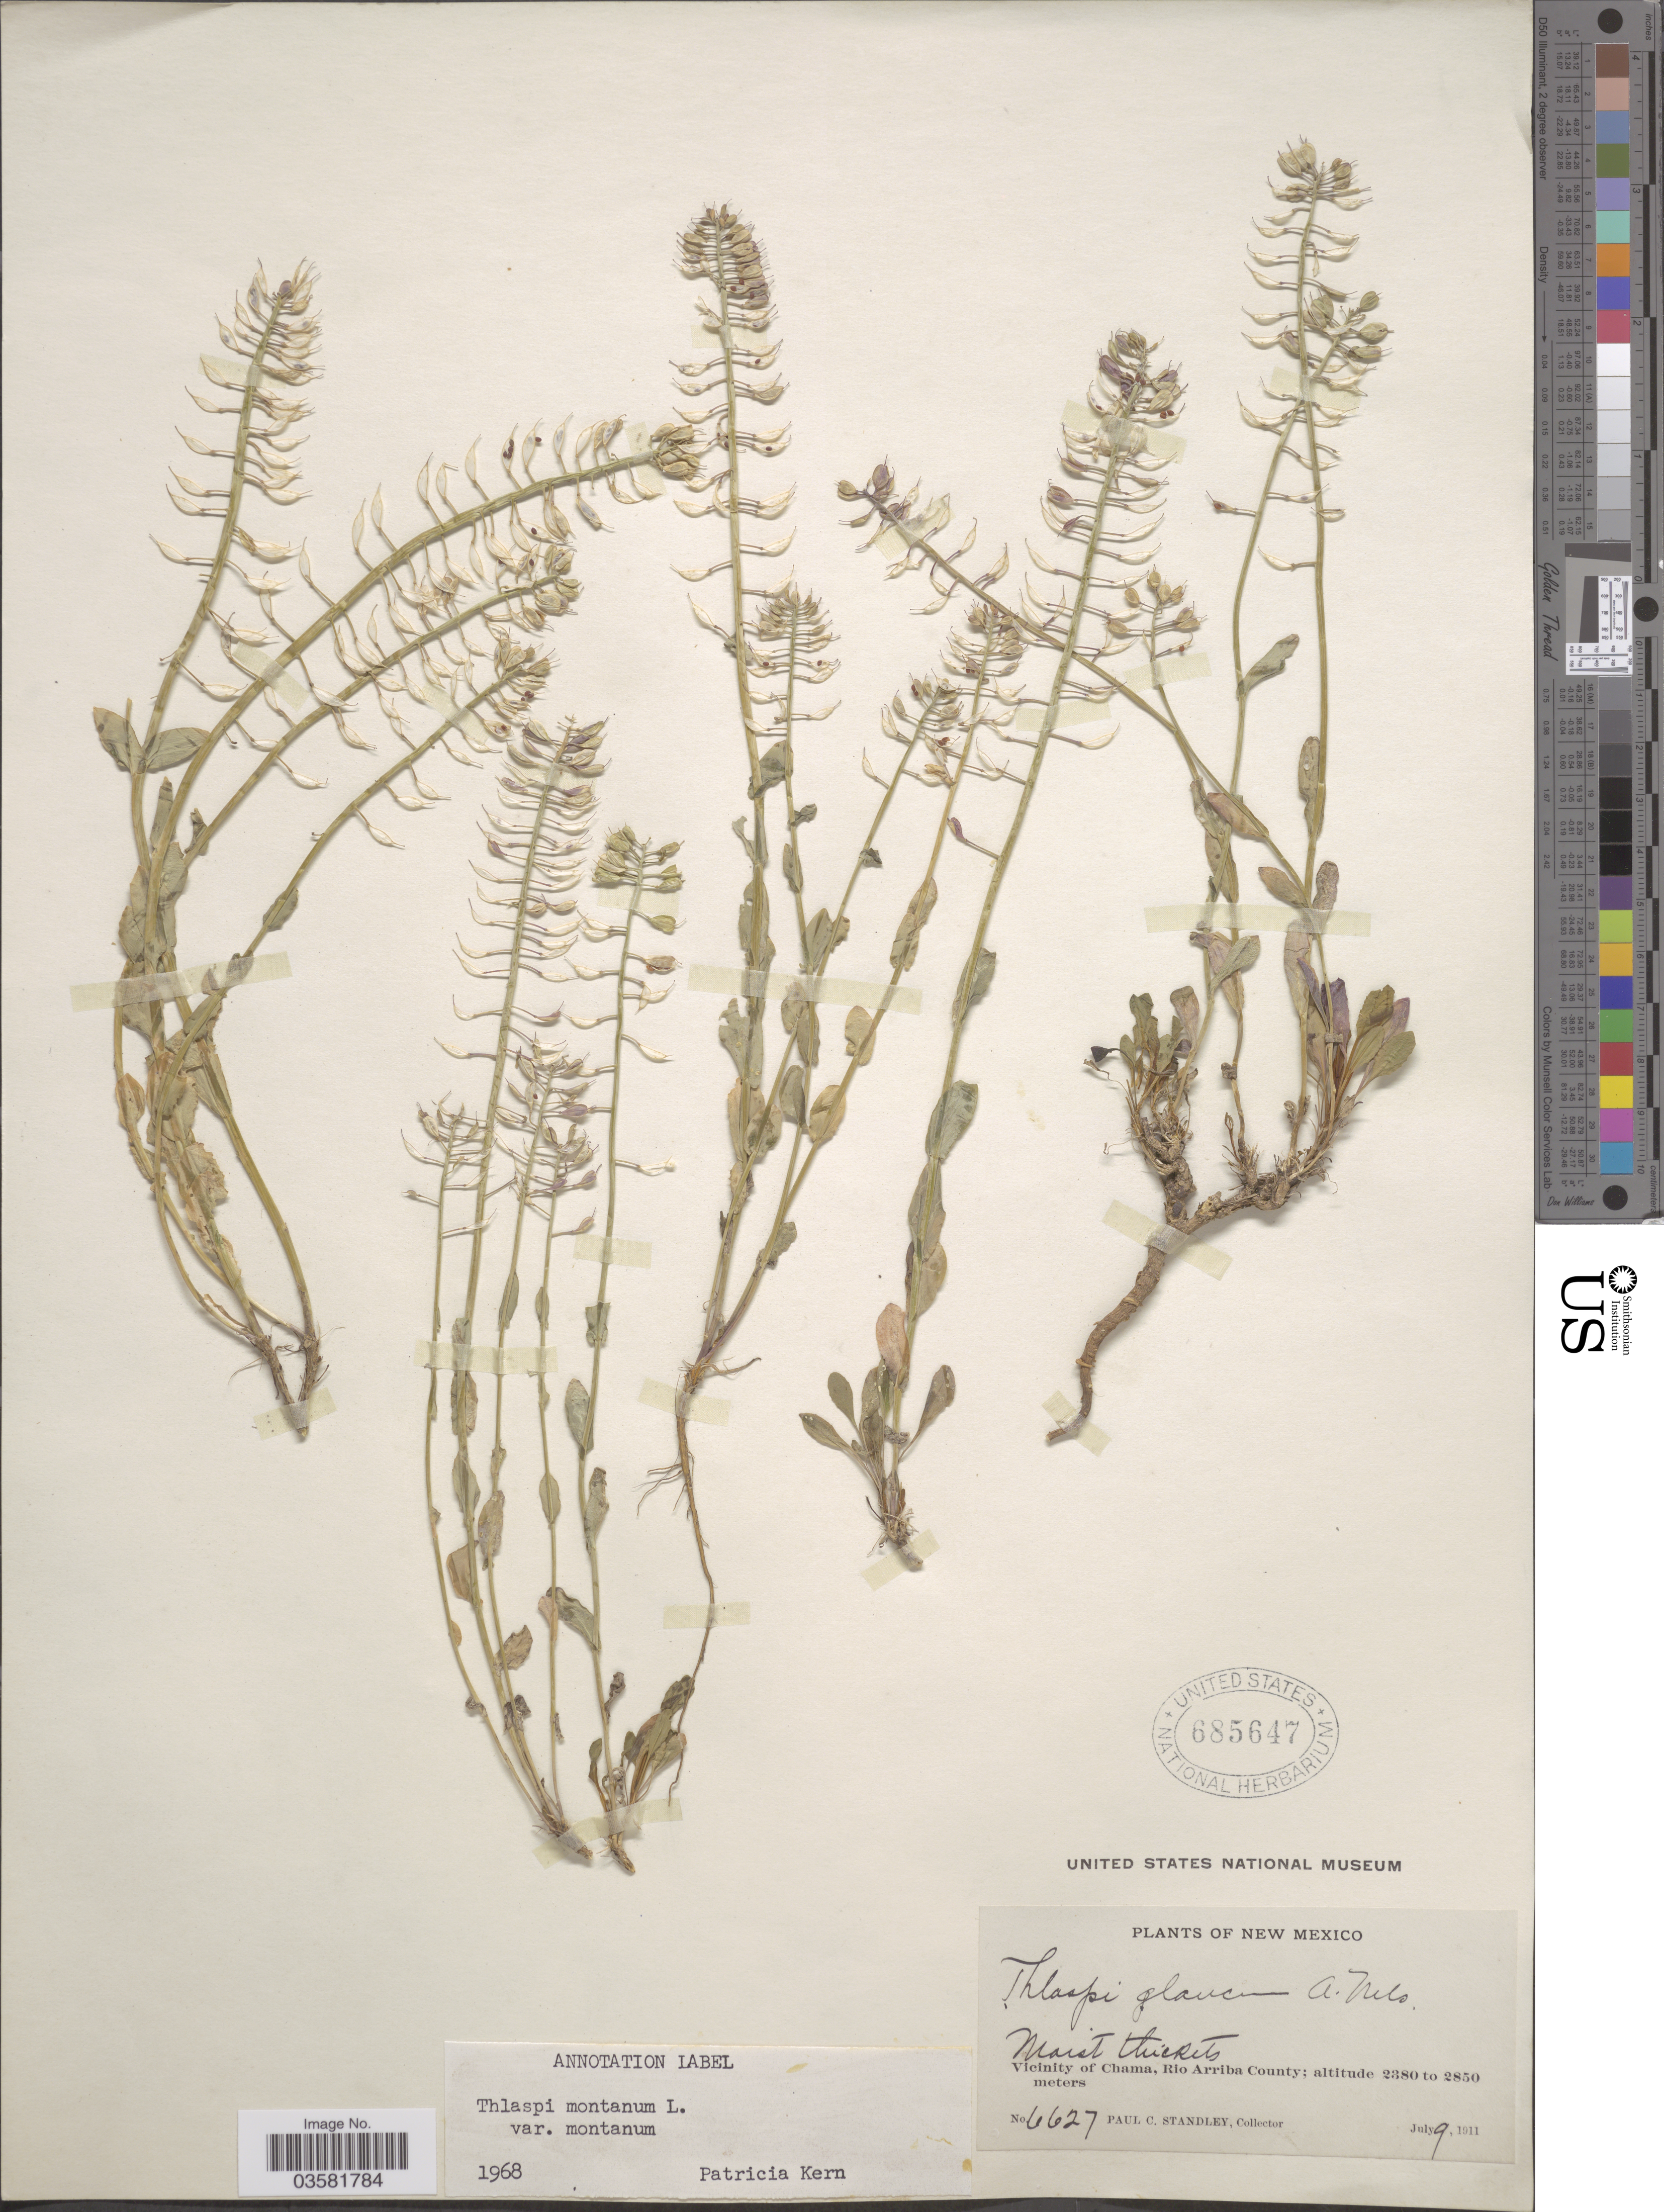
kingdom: Plantae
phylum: Tracheophyta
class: Magnoliopsida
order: Brassicales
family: Brassicaceae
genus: Thlaspi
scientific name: Thlaspi montanum var. montanum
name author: L.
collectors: P. C. Standley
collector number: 6627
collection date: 1911-07-09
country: United States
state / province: New Mexico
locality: Vicinity of Chama, Rio Arriba County.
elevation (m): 2380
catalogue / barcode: US 685647